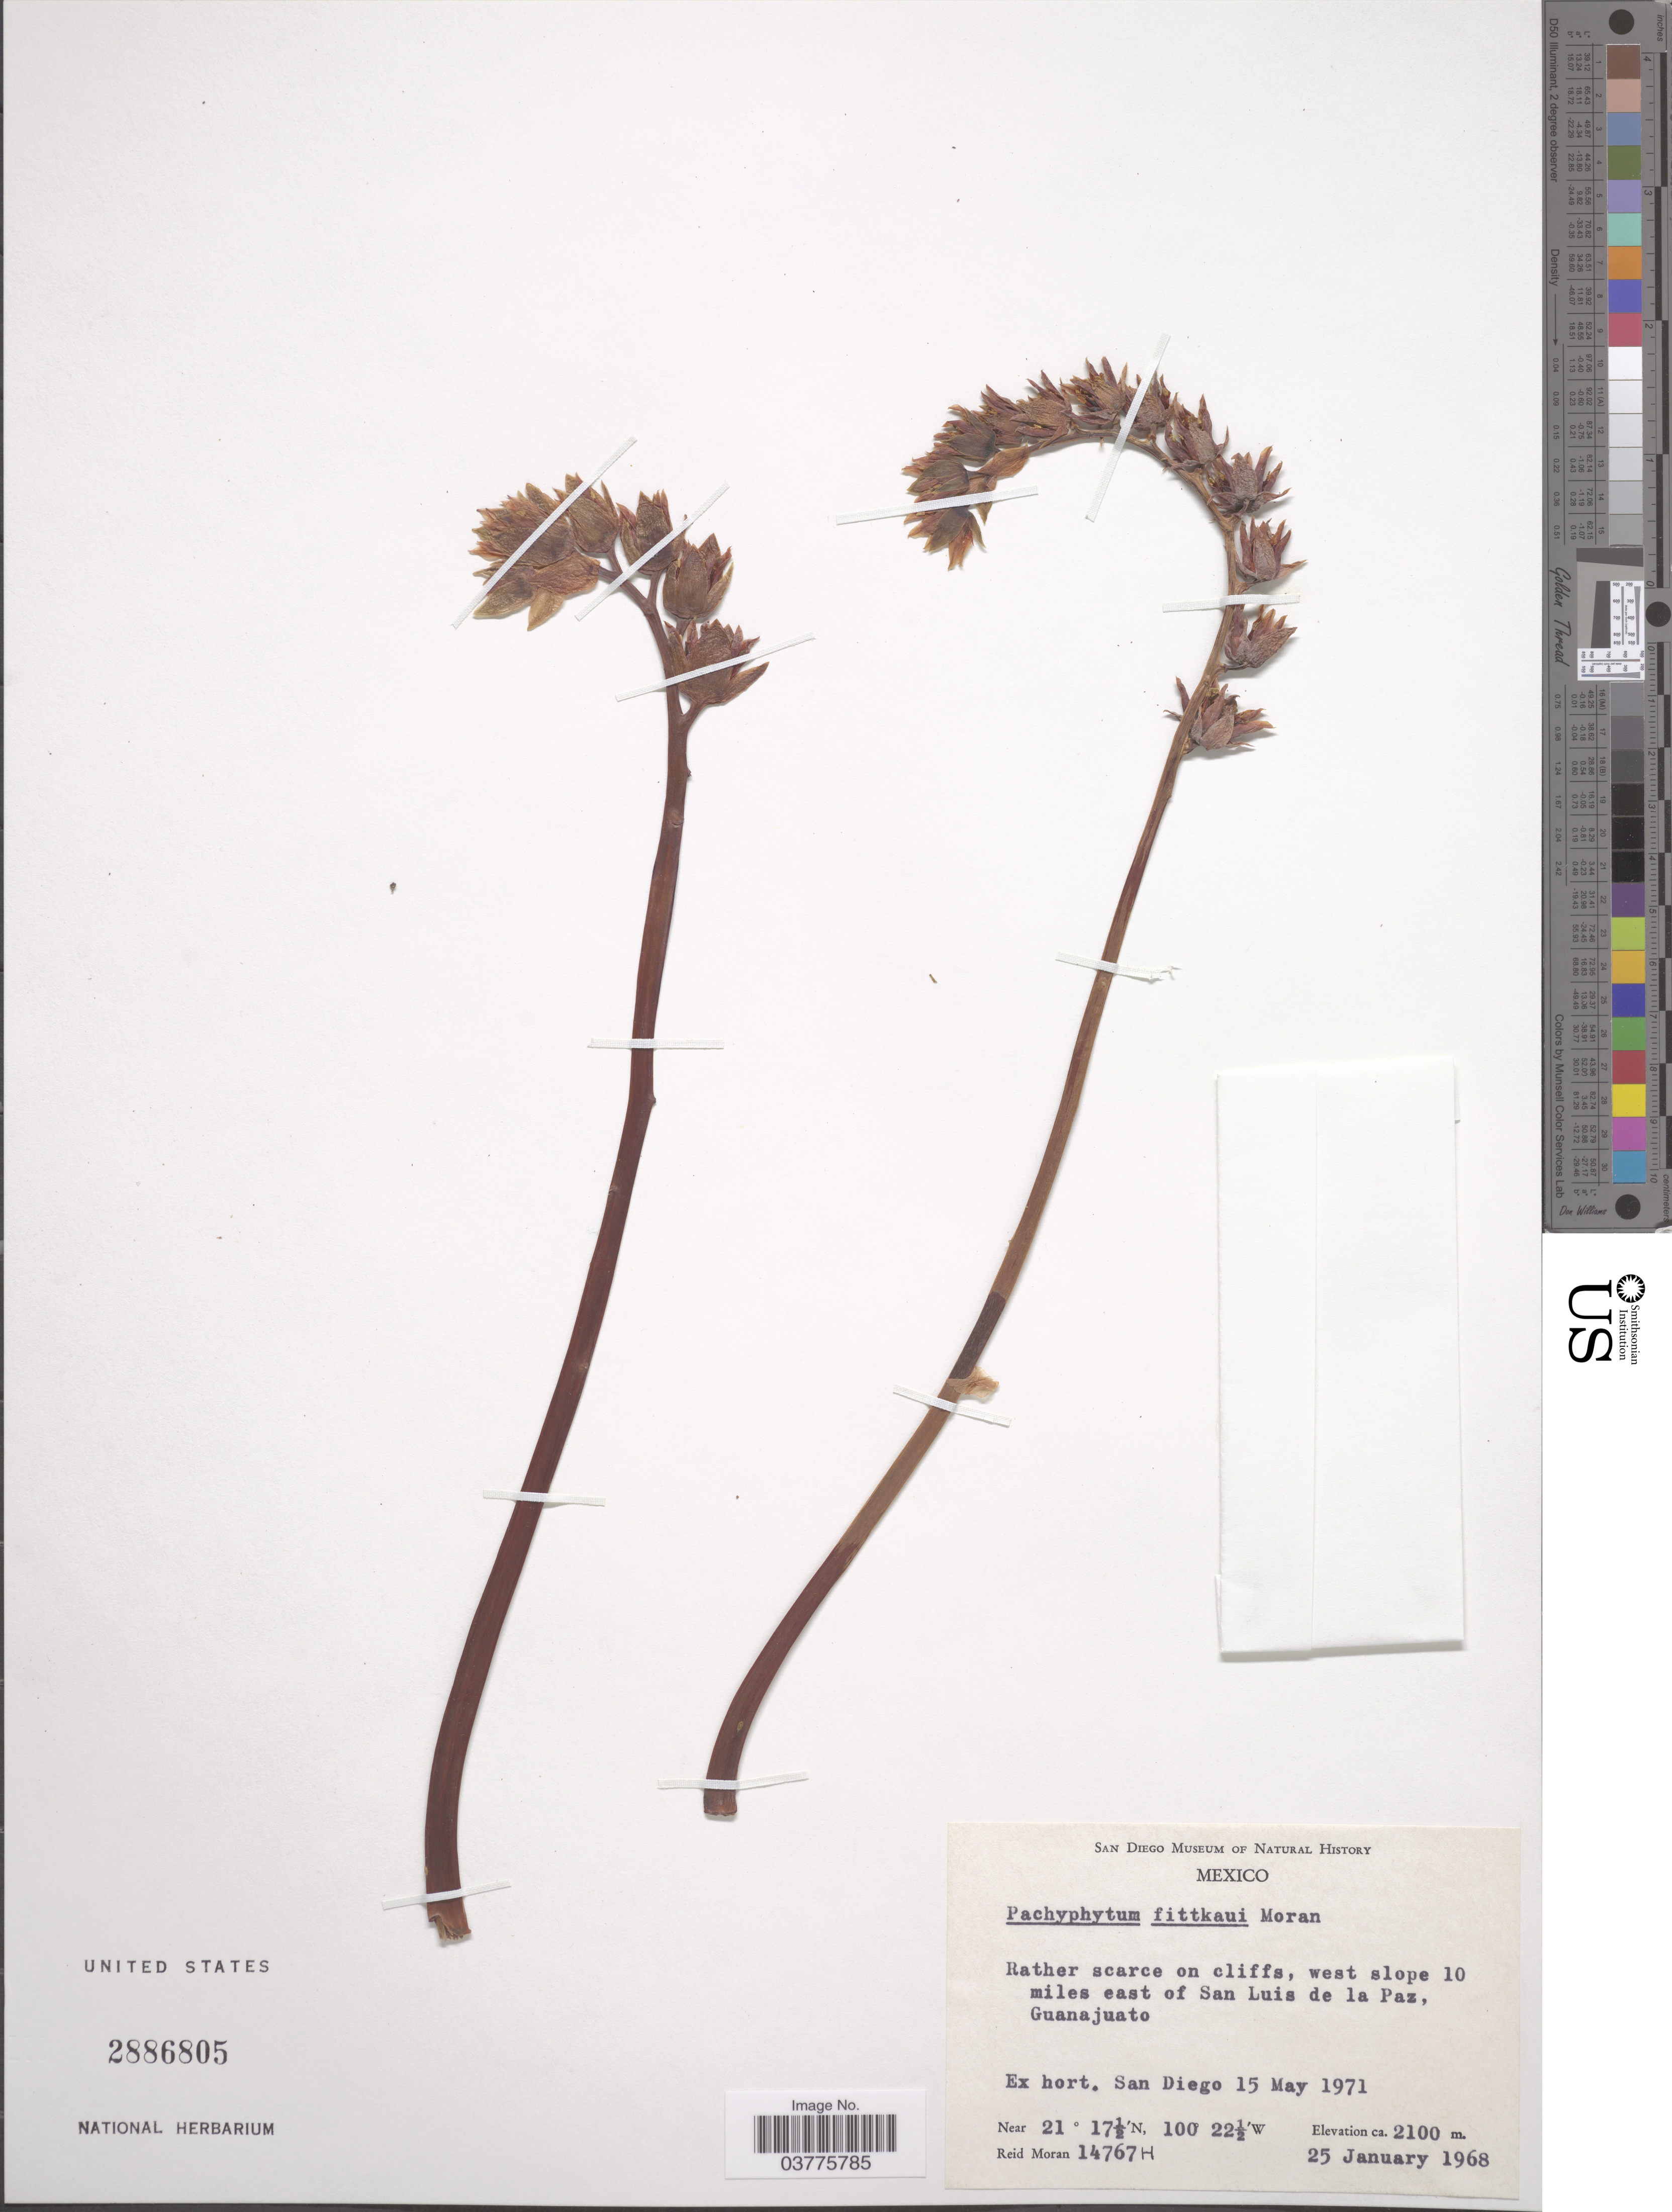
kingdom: Plantae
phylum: Tracheophyta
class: Magnoliopsida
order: Saxifragales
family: Crassulaceae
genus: Pachyphytum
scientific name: Pachyphytum fittkaui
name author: Moran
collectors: R. Moran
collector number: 14767H?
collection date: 1971-05-15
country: United States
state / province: California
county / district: San Diego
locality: Ex hort. San Diego.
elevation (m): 2100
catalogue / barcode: US 2886805